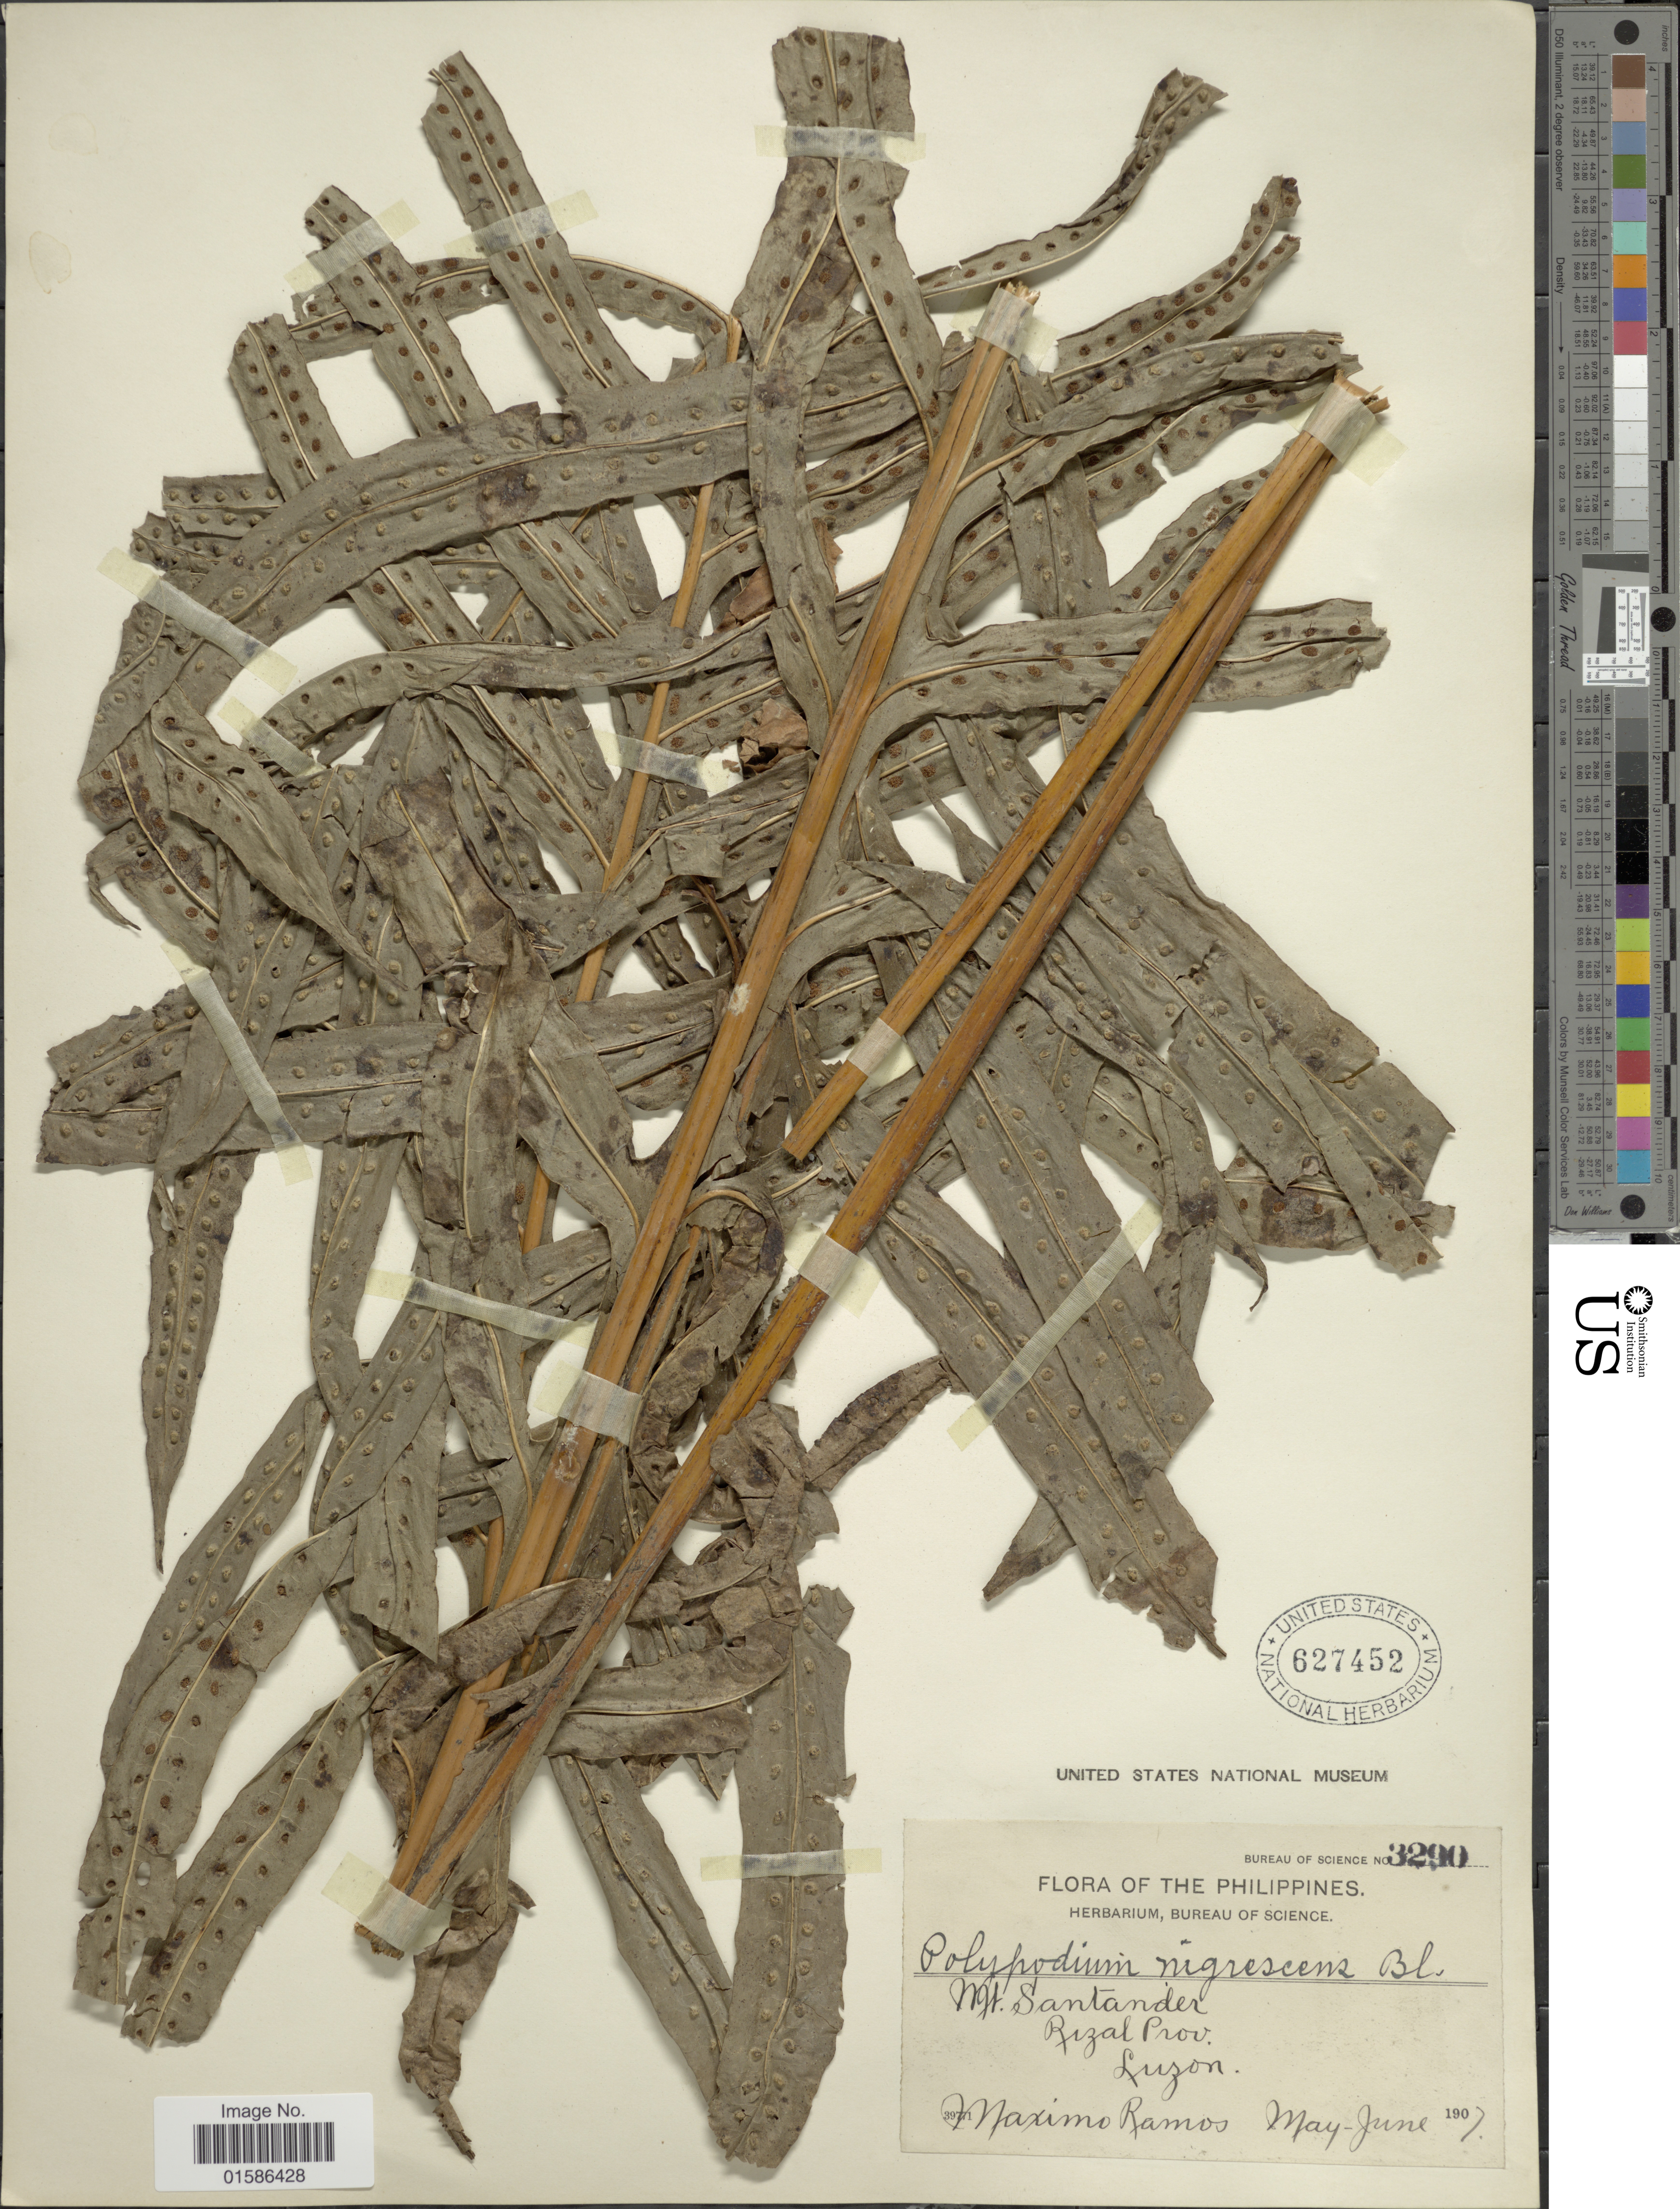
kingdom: Plantae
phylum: Tracheophyta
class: Polypodiopsida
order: Polypodiales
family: Polypodiaceae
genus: Microsorum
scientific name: Microsorum membranifolium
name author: (R. Br.) Ching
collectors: M. Ramos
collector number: Bureau of Science 3290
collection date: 1907-05/1907-06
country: Philippines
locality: Mt Santander, Rizal Prov, Luzon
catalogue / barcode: US 627452